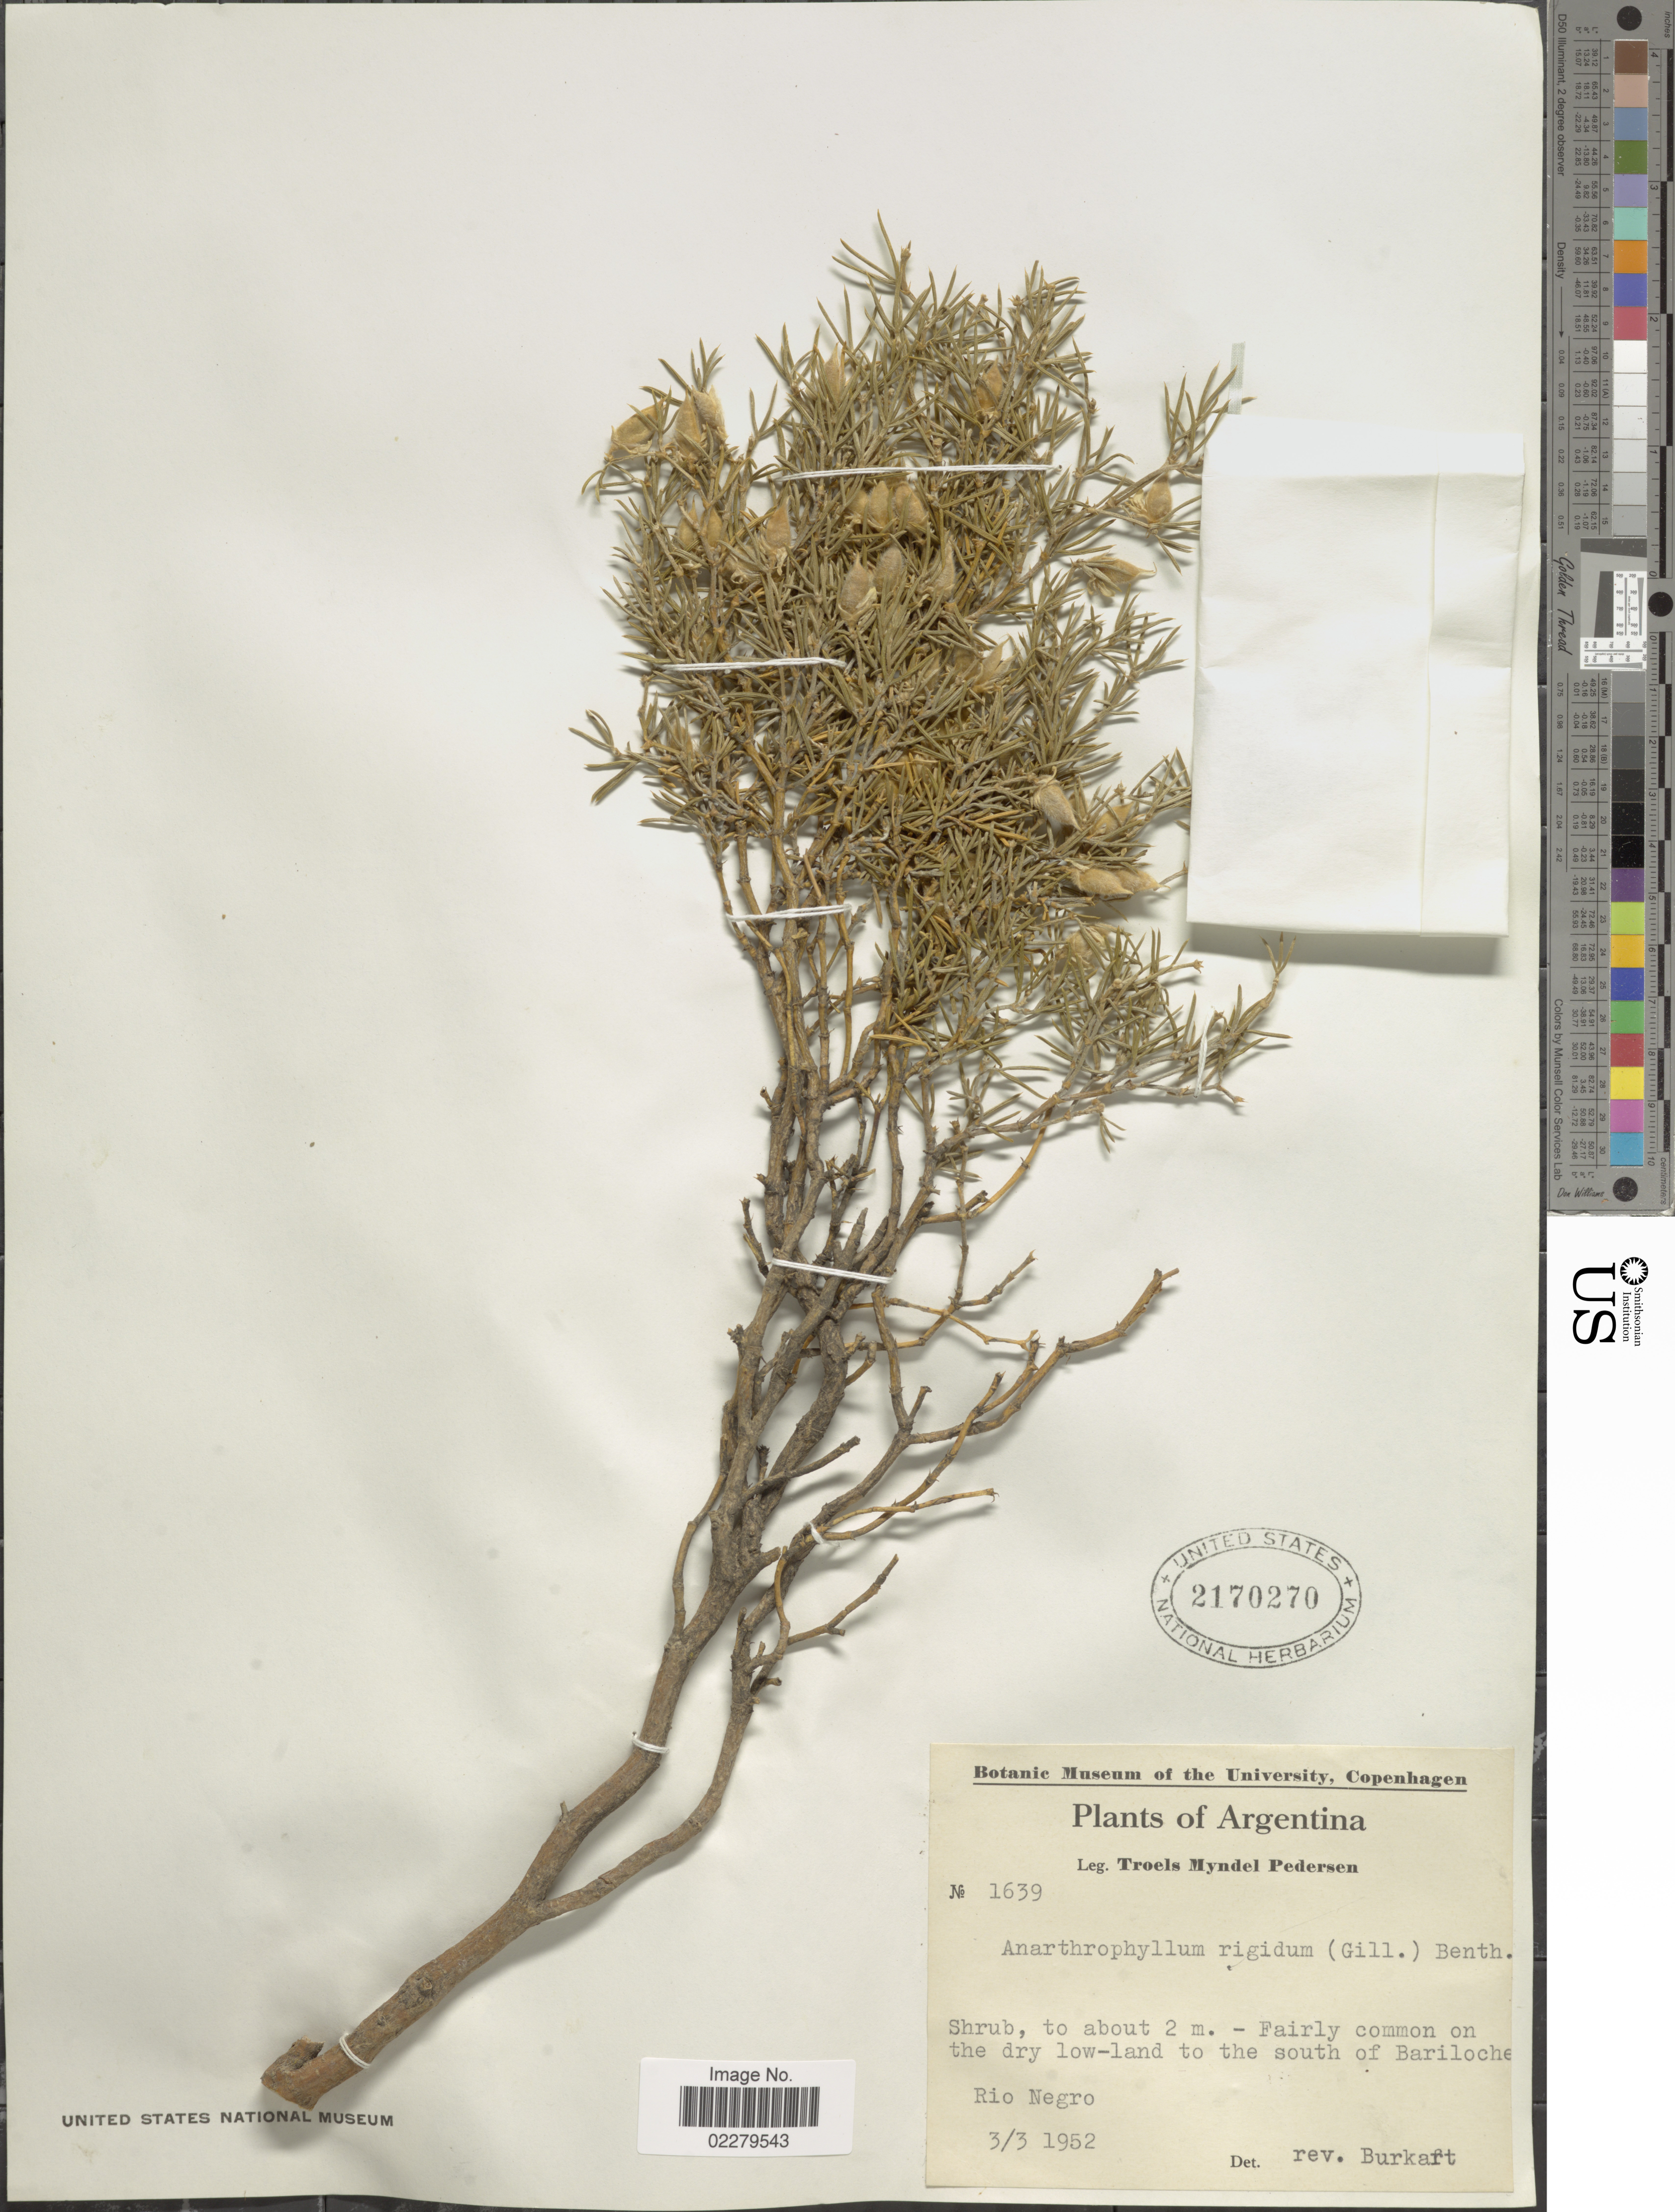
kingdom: Plantae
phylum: Tracheophyta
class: Magnoliopsida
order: Fabales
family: Fabaceae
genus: Anarthrophyllum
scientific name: Anarthrophyllum rigidum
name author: (Hook. & Arn.) Hieron.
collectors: T. Pederson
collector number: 1639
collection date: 1952-03-03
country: Argentina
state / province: Rio Negro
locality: Rio Negro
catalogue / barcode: US 2170270